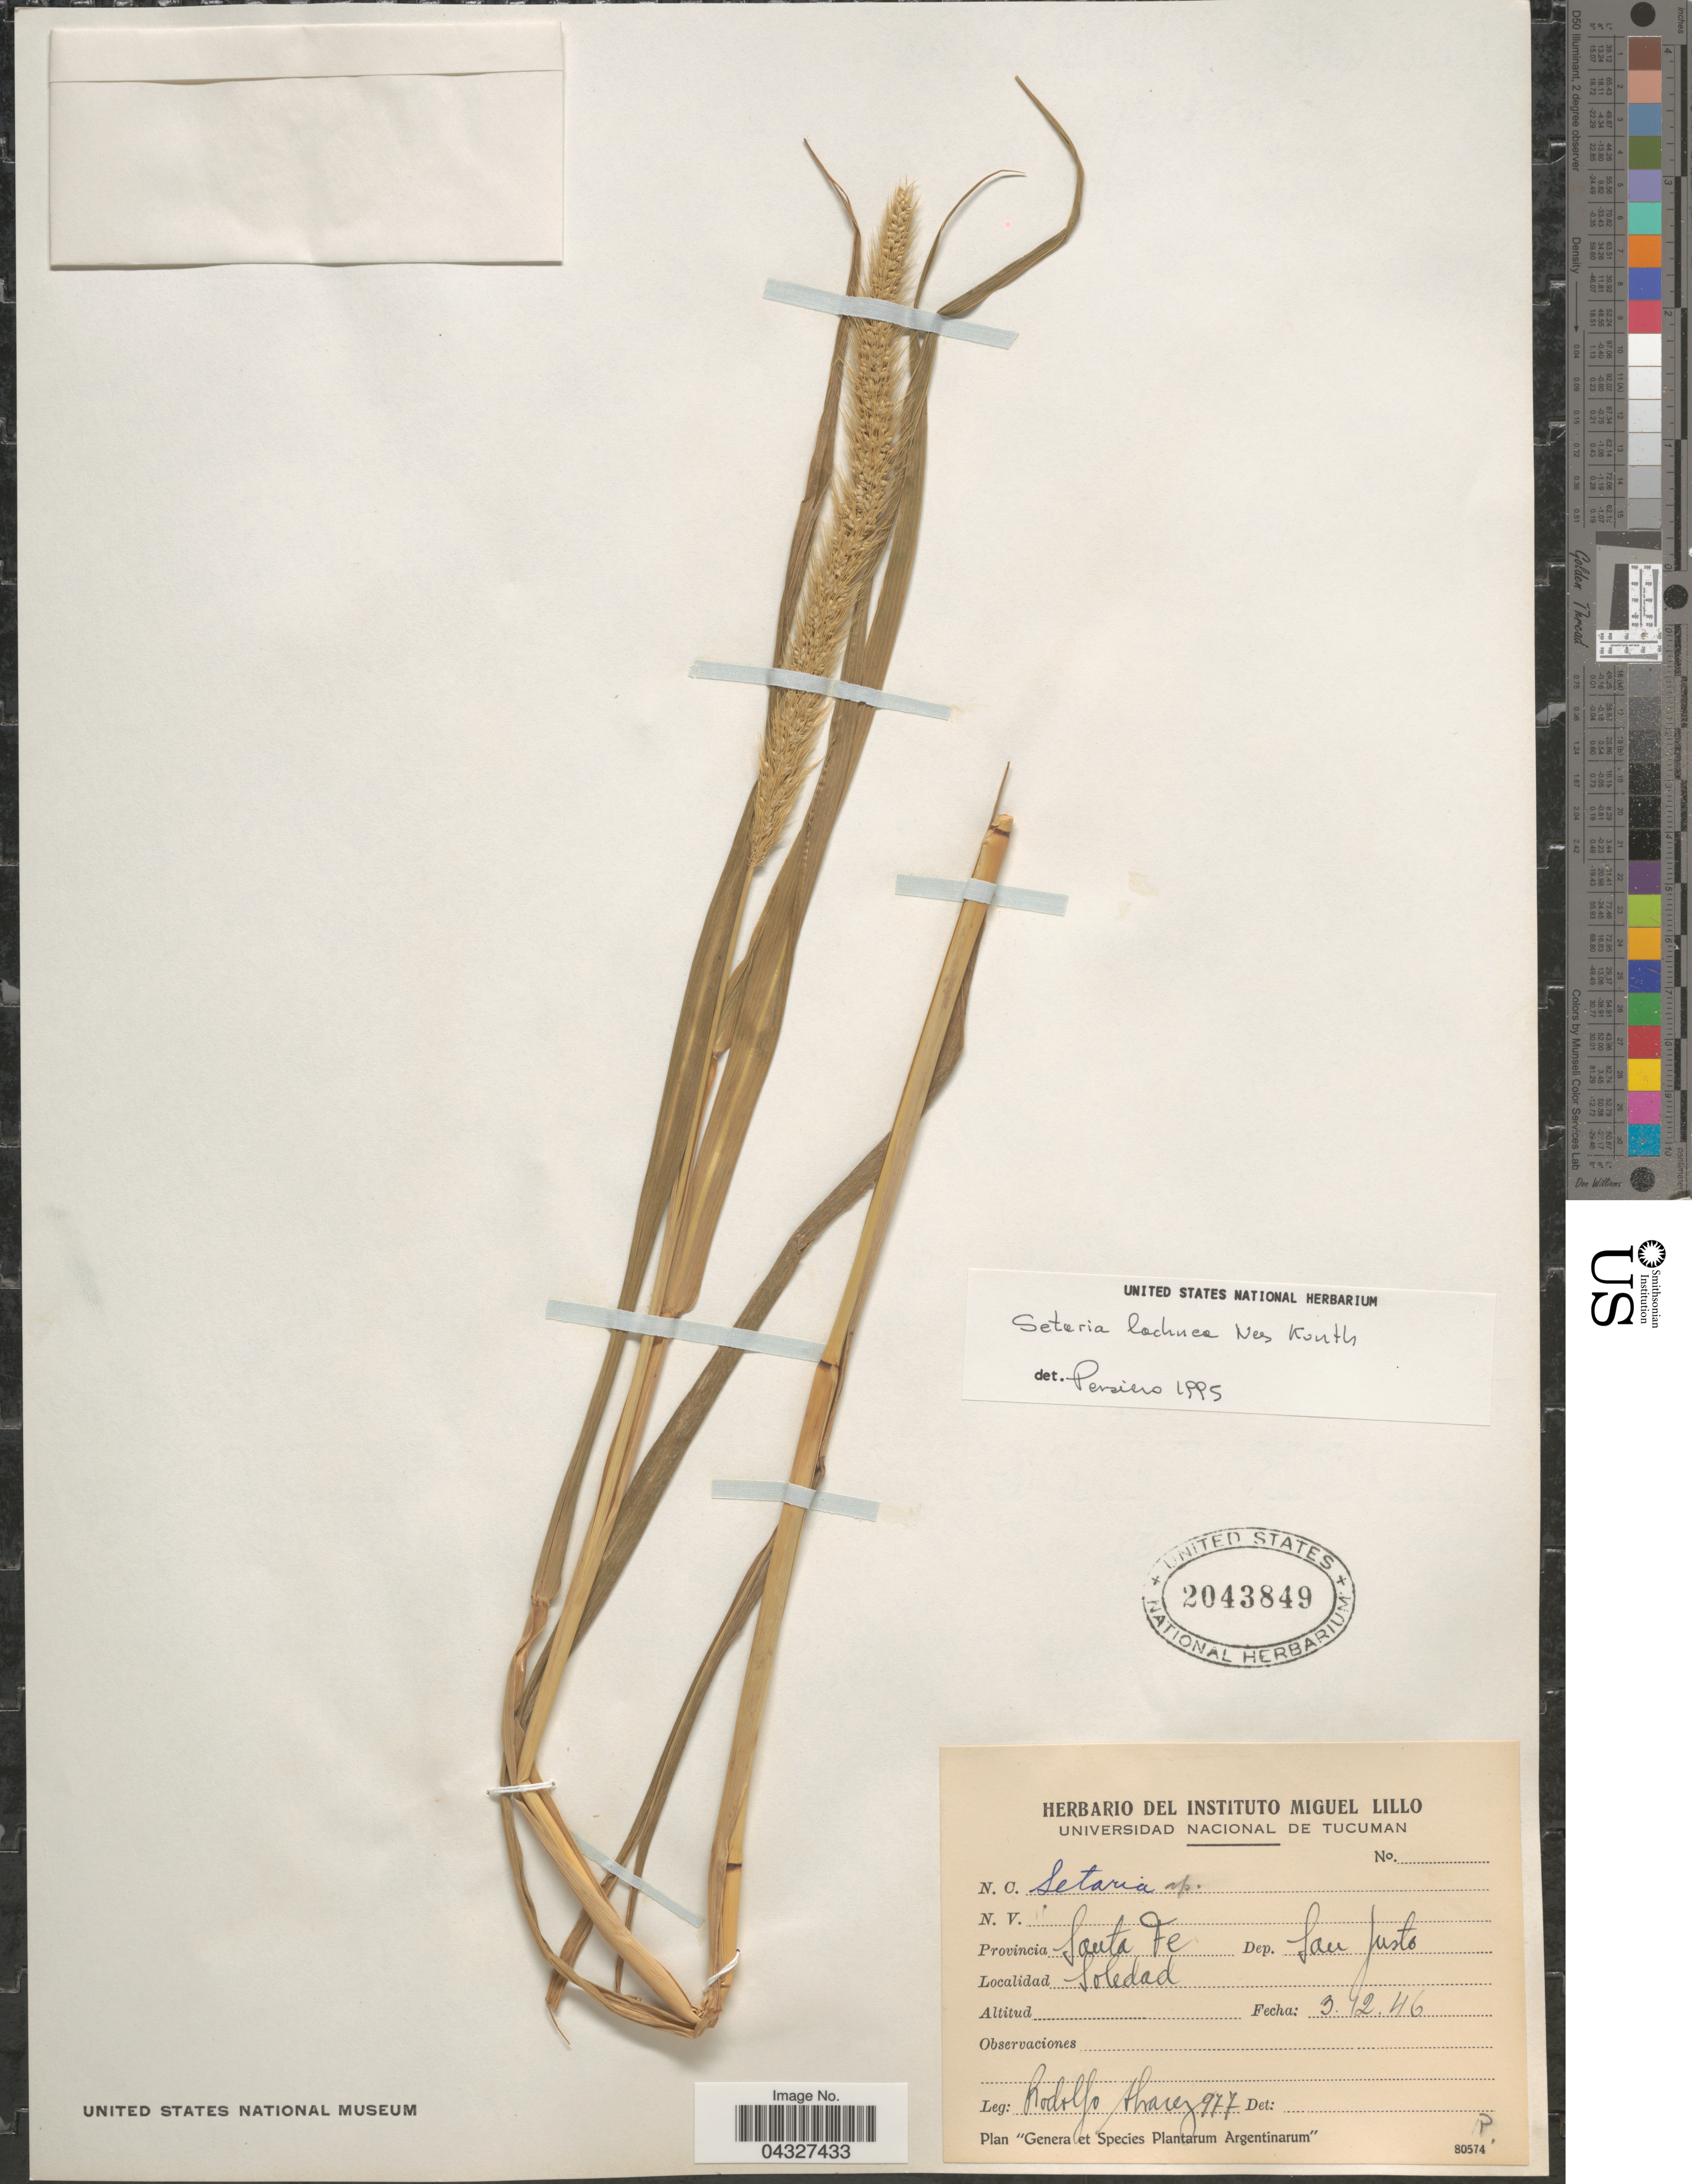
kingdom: Plantae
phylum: Tracheophyta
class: Liliopsida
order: Poales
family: Poaceae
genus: Setaria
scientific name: Setaria lachnea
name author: (Nees) Kunth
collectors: R. Álvarez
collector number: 977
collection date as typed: Transcribed d/m/y: 3/12/46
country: Argentina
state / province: Santa Fe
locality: Dep. San Justo. Soledad.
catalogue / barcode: US 2043849